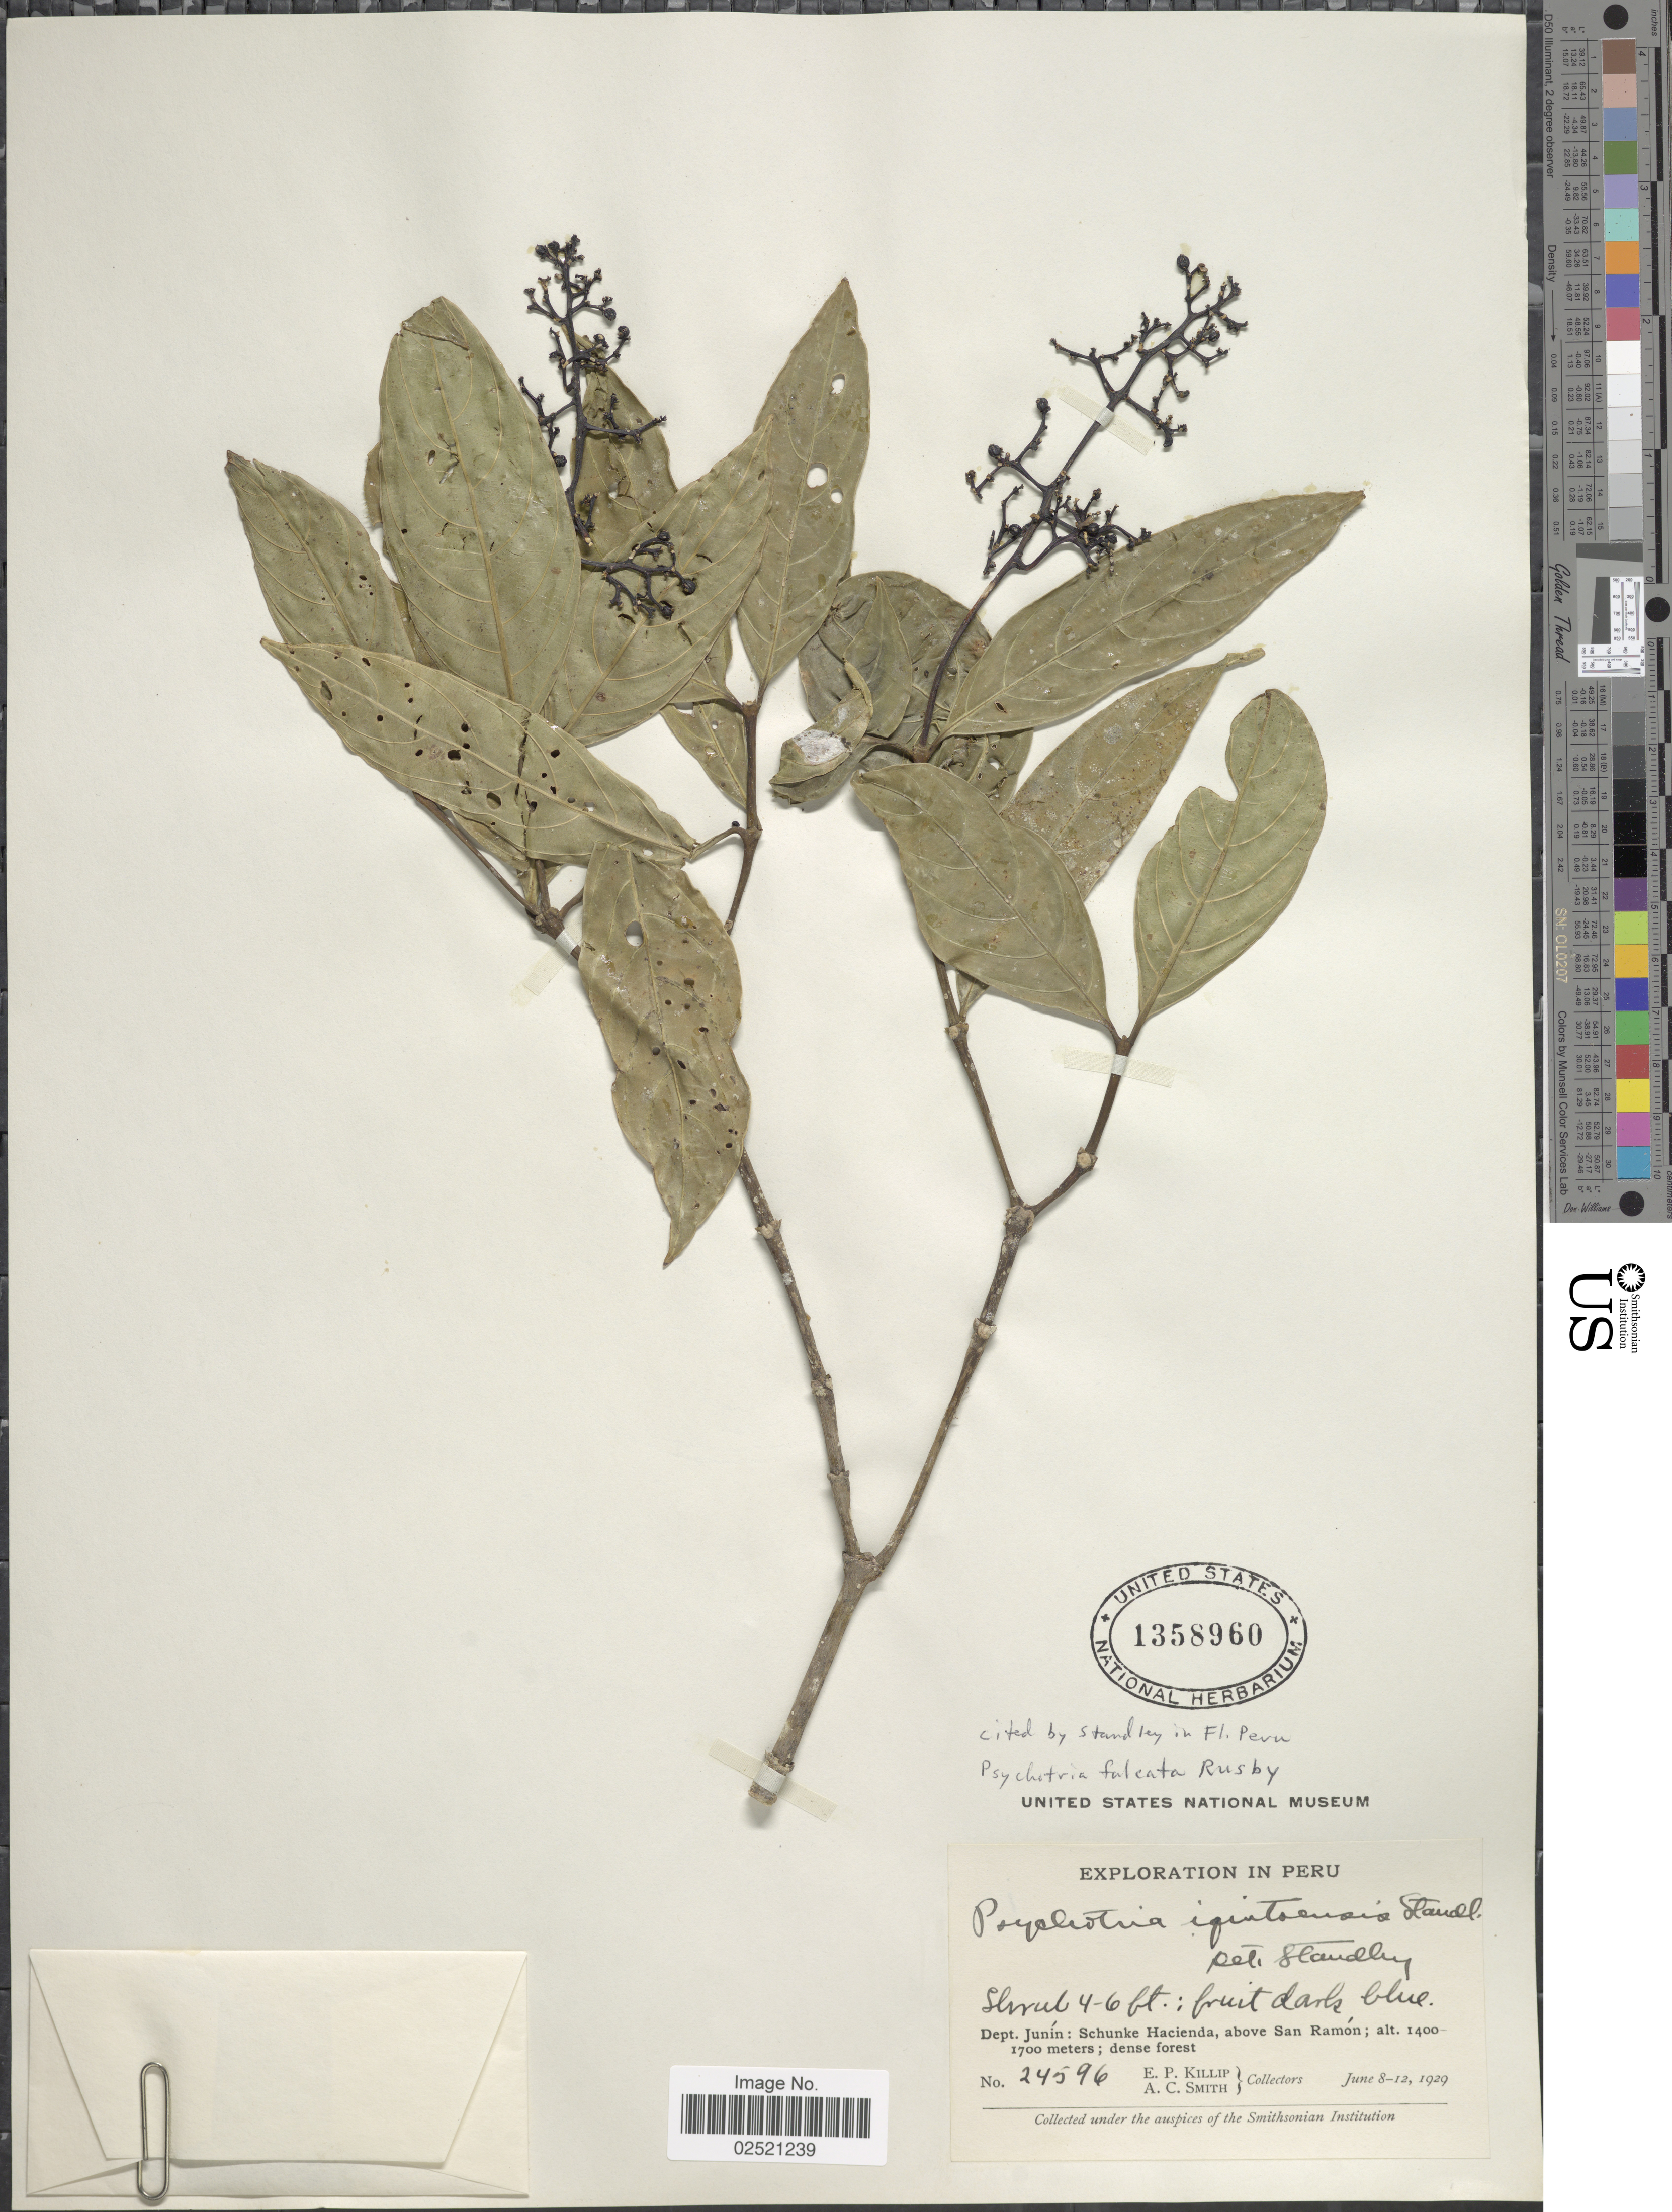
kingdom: Plantae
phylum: Tracheophyta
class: Magnoliopsida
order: Gentianales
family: Rubiaceae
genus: Psychotria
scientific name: Psychotria falcata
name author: Rusby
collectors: E. P. Killip & A. C. Smith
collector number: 24596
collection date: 1929-06-08/1929-06-12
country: Peru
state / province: Junín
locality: Schunke Hacienda, above San Ramon.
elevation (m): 1400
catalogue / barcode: US 1358960